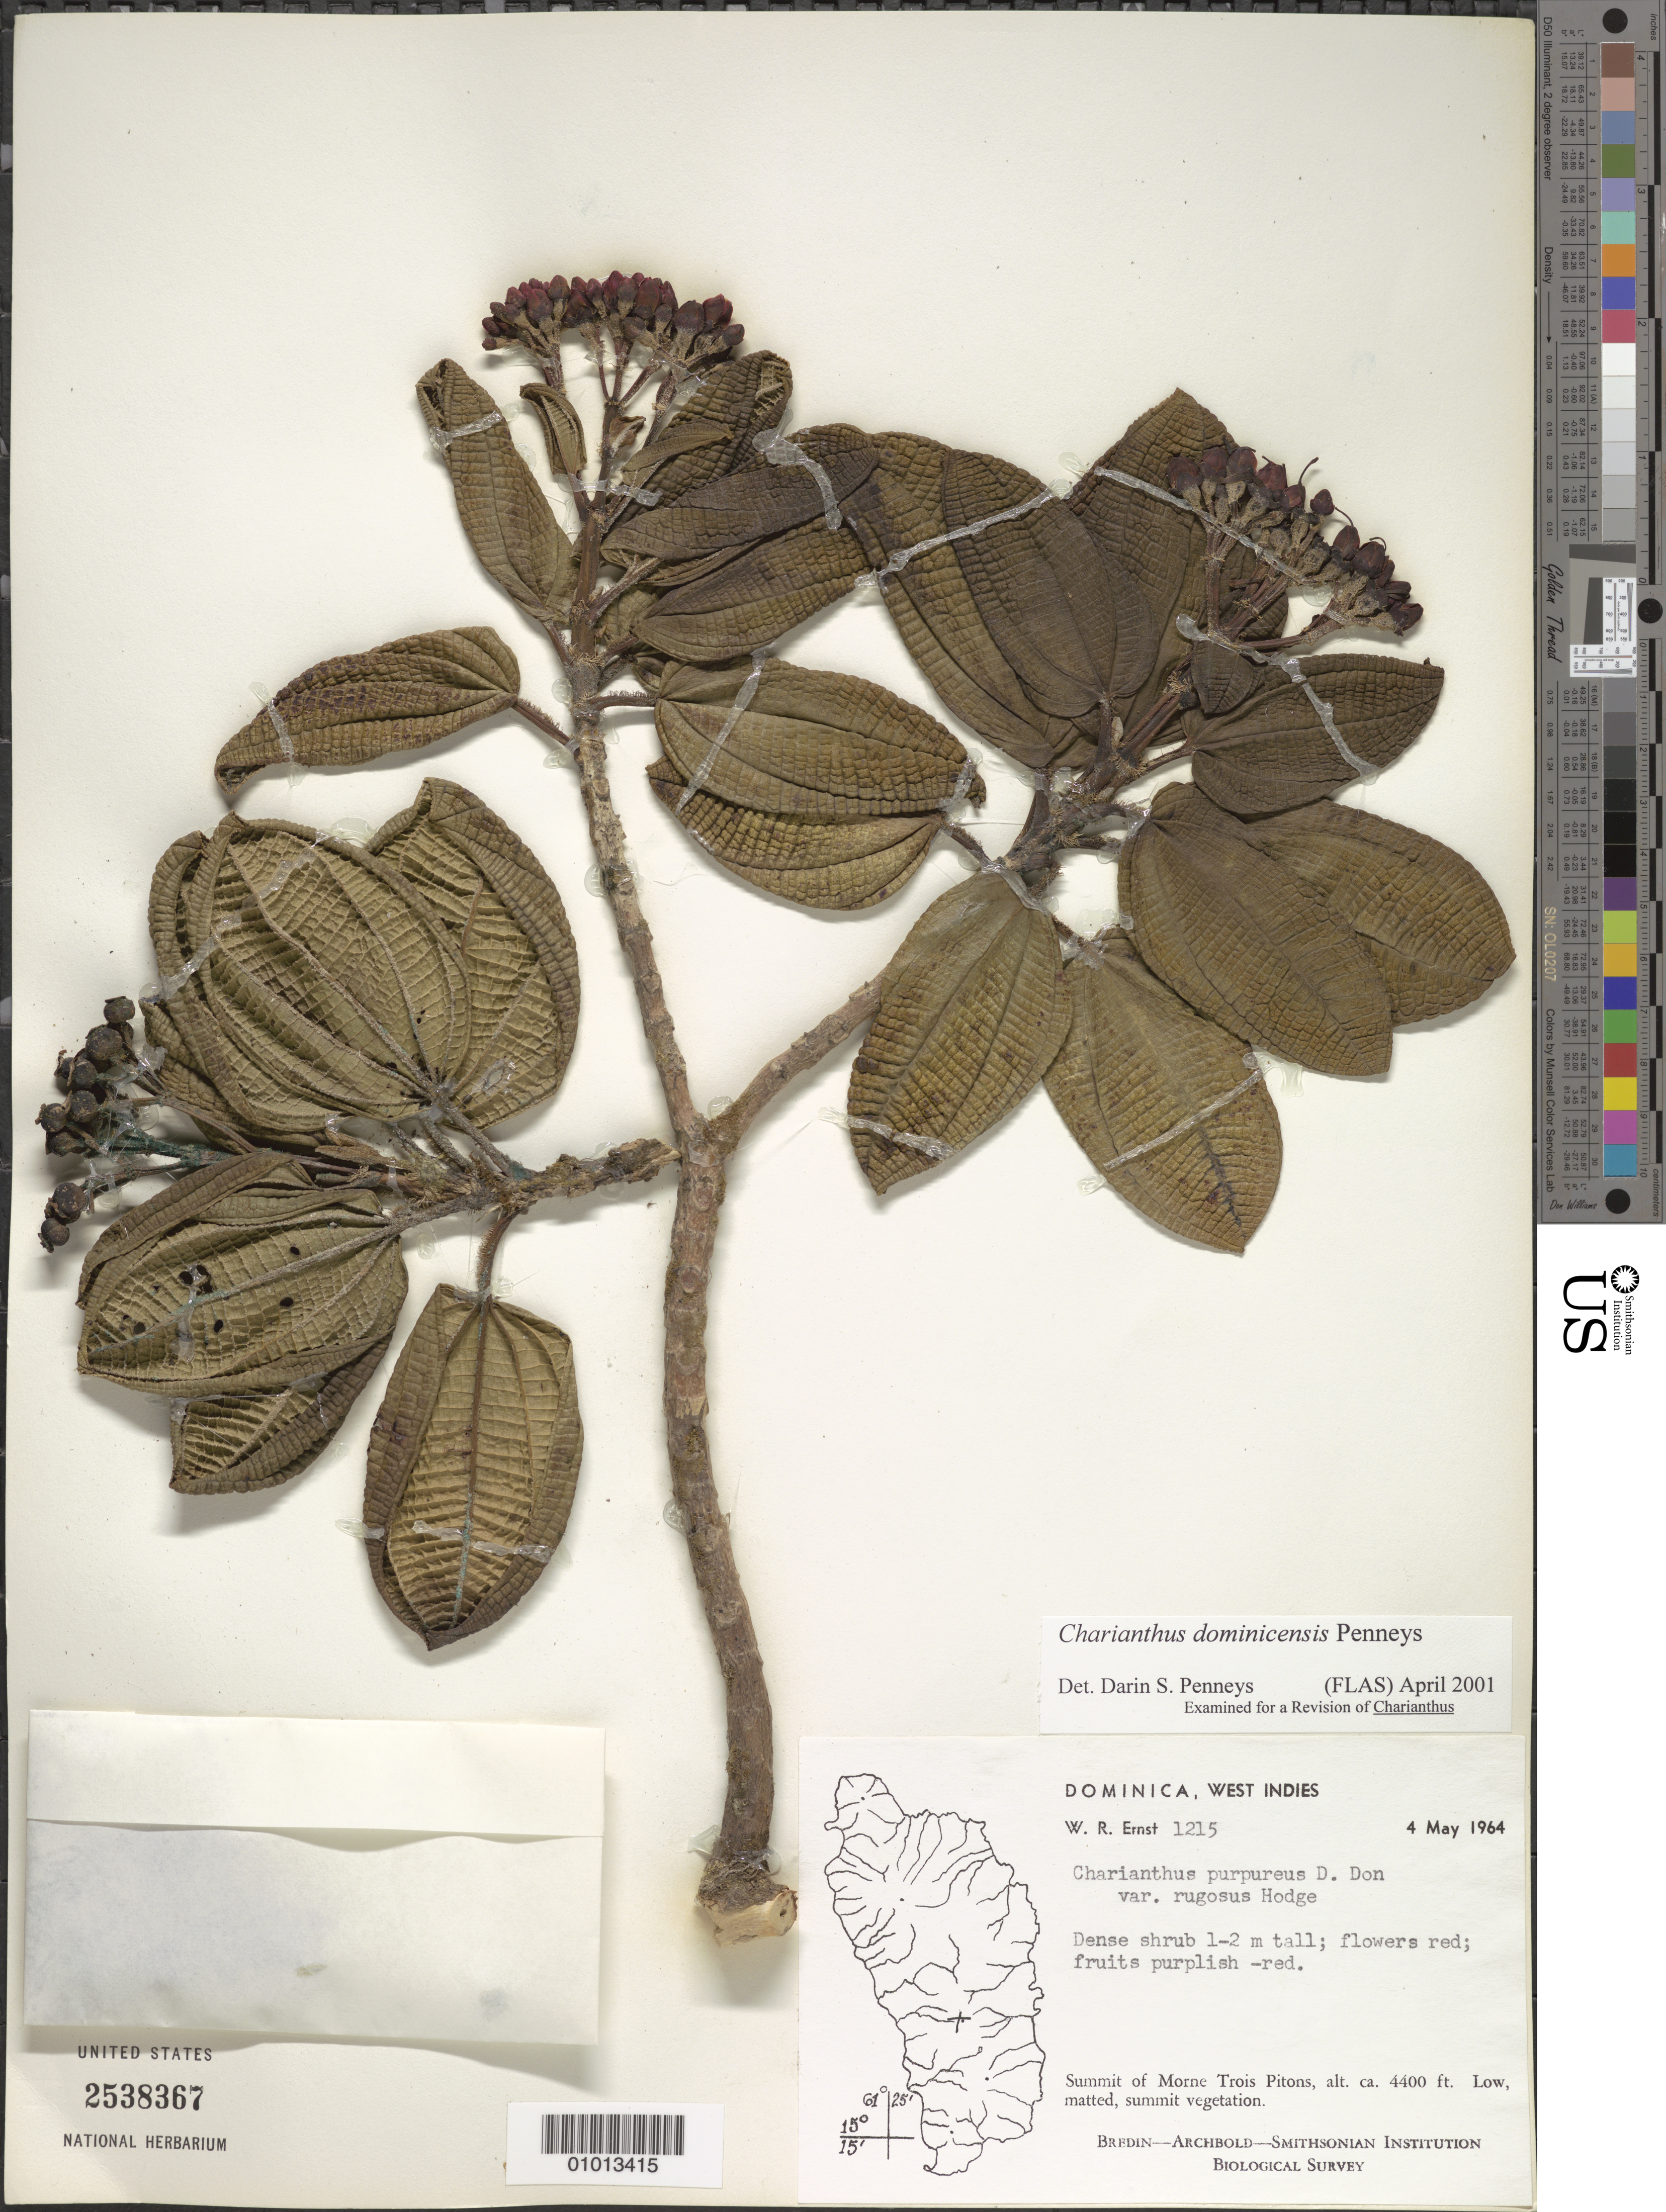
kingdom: Plantae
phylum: Tracheophyta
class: Magnoliopsida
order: Myrtales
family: Melastomataceae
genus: Charianthus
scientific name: Charianthus dominicensis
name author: Penneys & Judd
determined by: Penneys, D. S.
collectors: W. R. Ernst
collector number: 1215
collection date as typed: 04 May 1964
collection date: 1964-05-04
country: Dominica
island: Dominica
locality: Summit of Morne Trois Pitons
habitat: Low, matted summit vegetation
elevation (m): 1341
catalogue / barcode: US 2538367